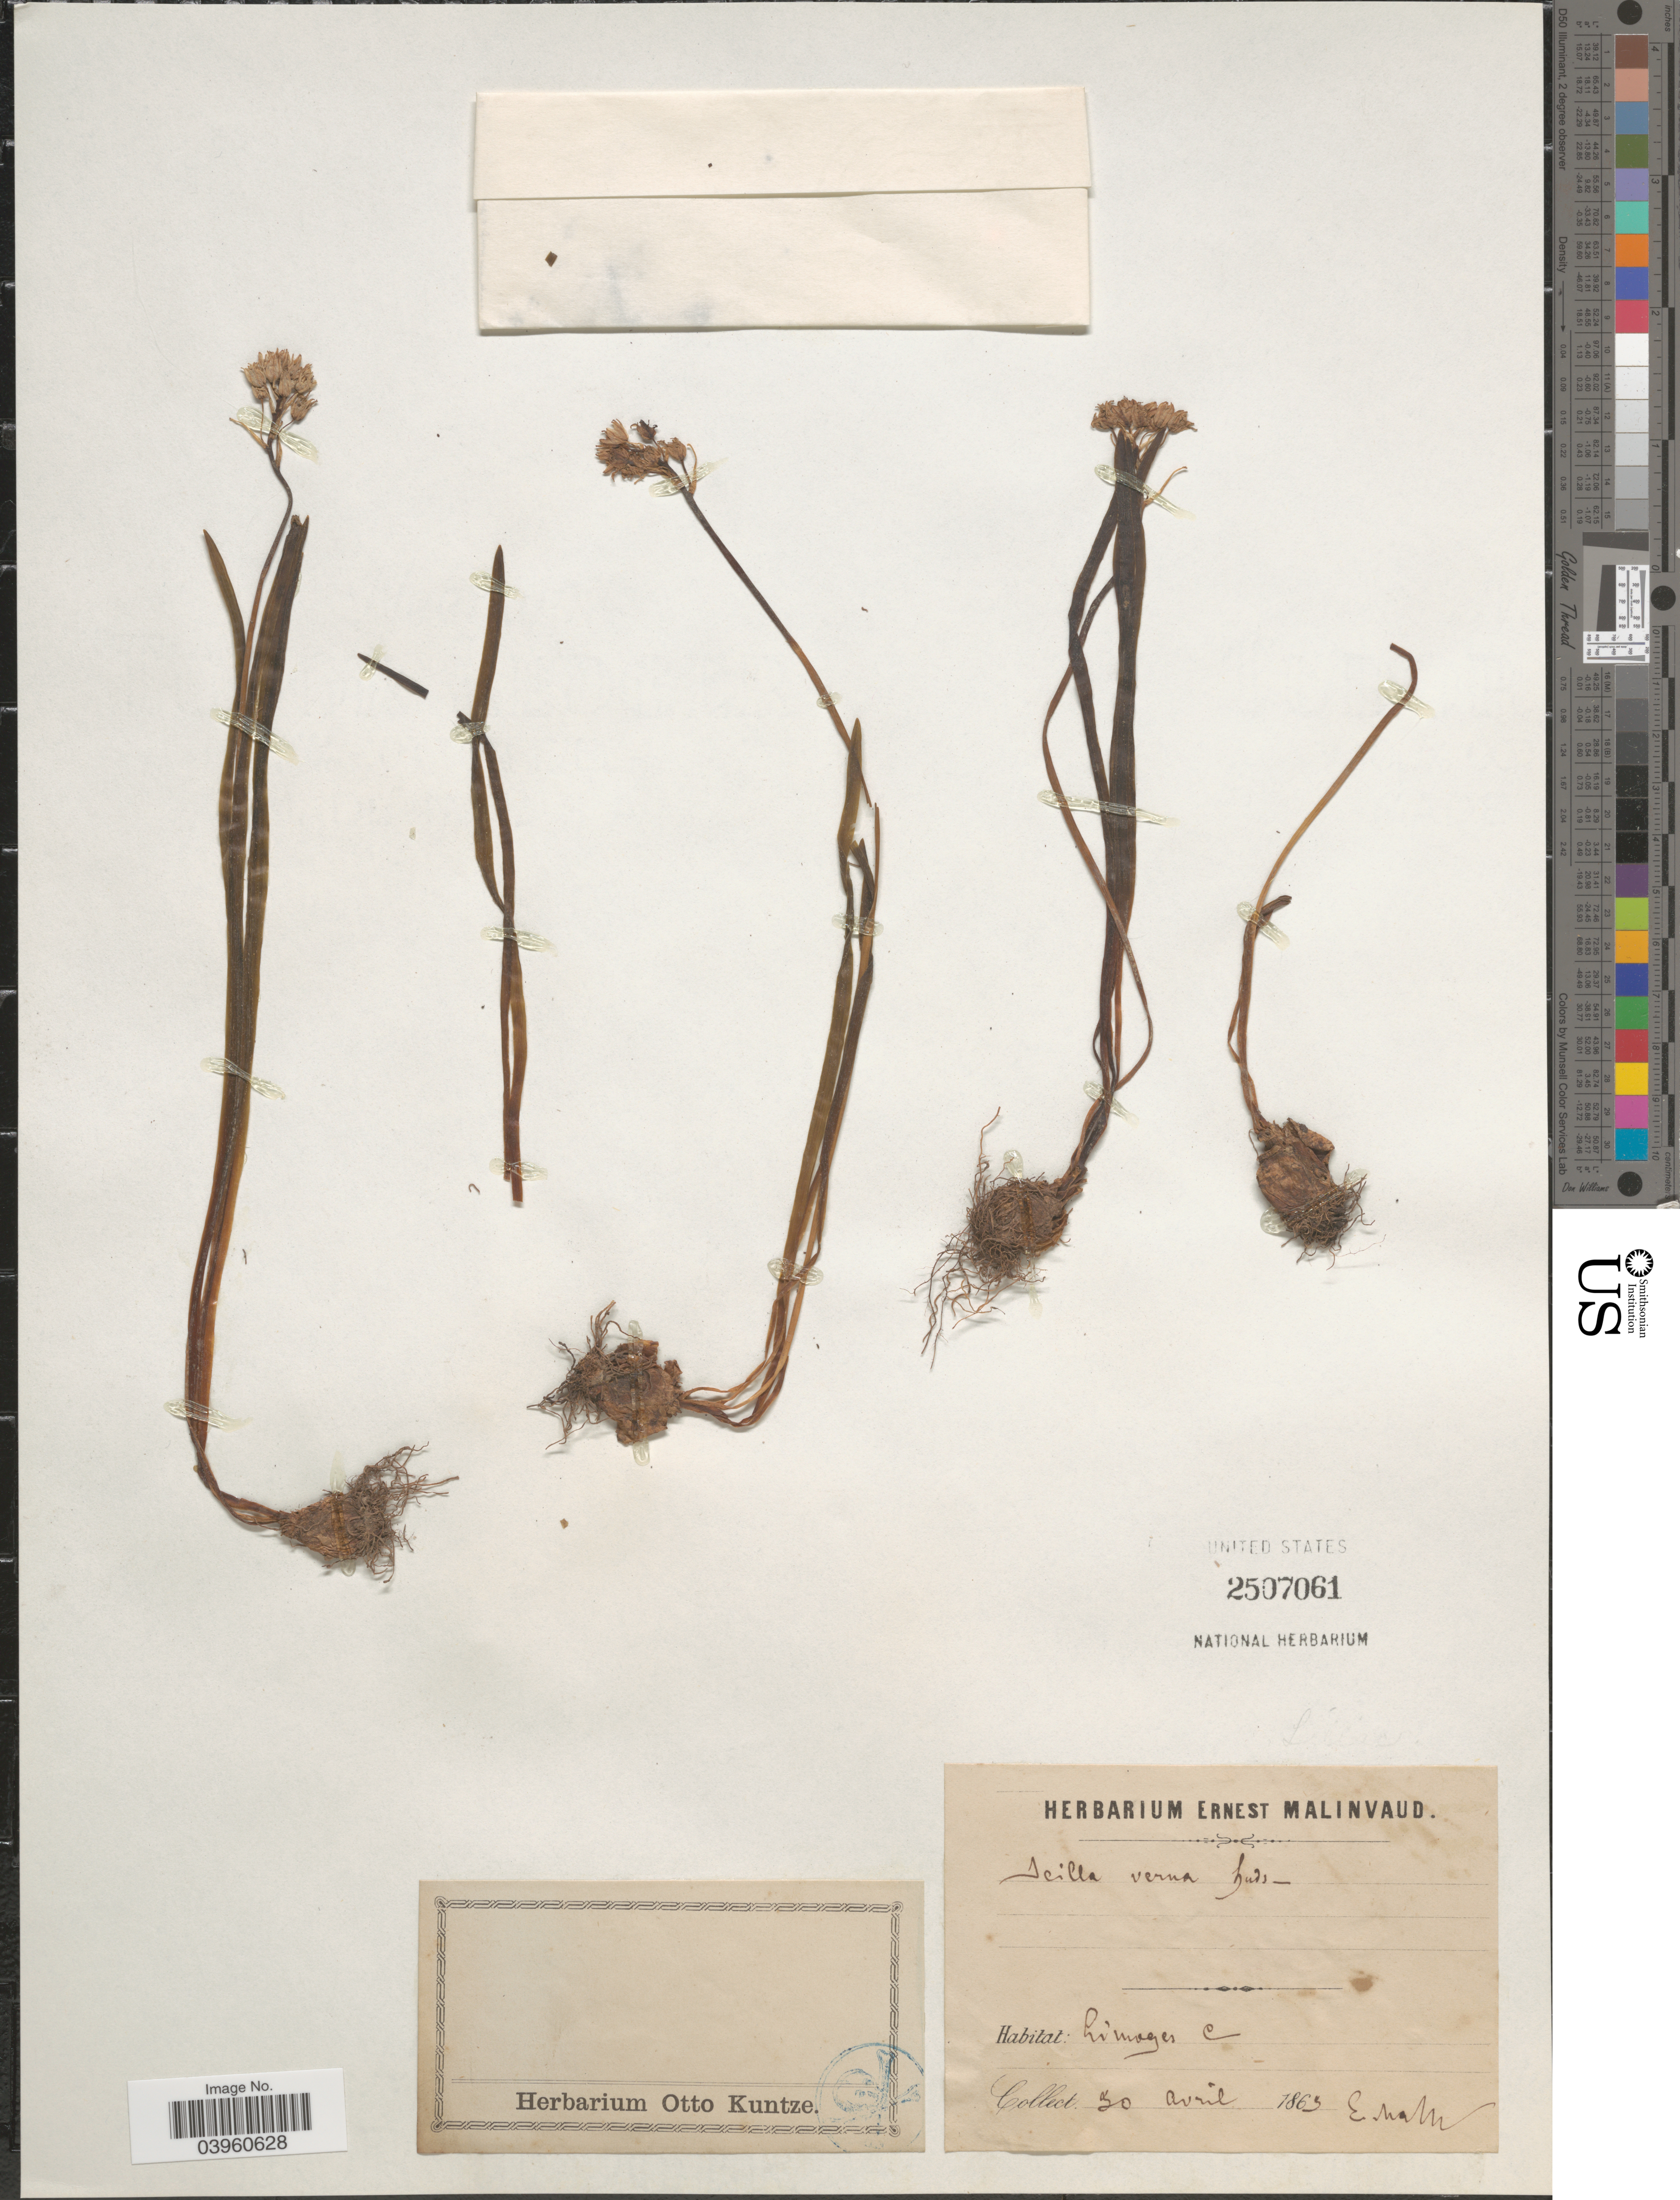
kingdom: Plantae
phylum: Tracheophyta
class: Liliopsida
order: Asparagales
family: Asparagaceae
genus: Scilla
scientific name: Scilla verna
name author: Huds.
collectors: E. Malinvaud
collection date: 1863-04-30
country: France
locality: Limoges C.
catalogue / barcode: US 2507061